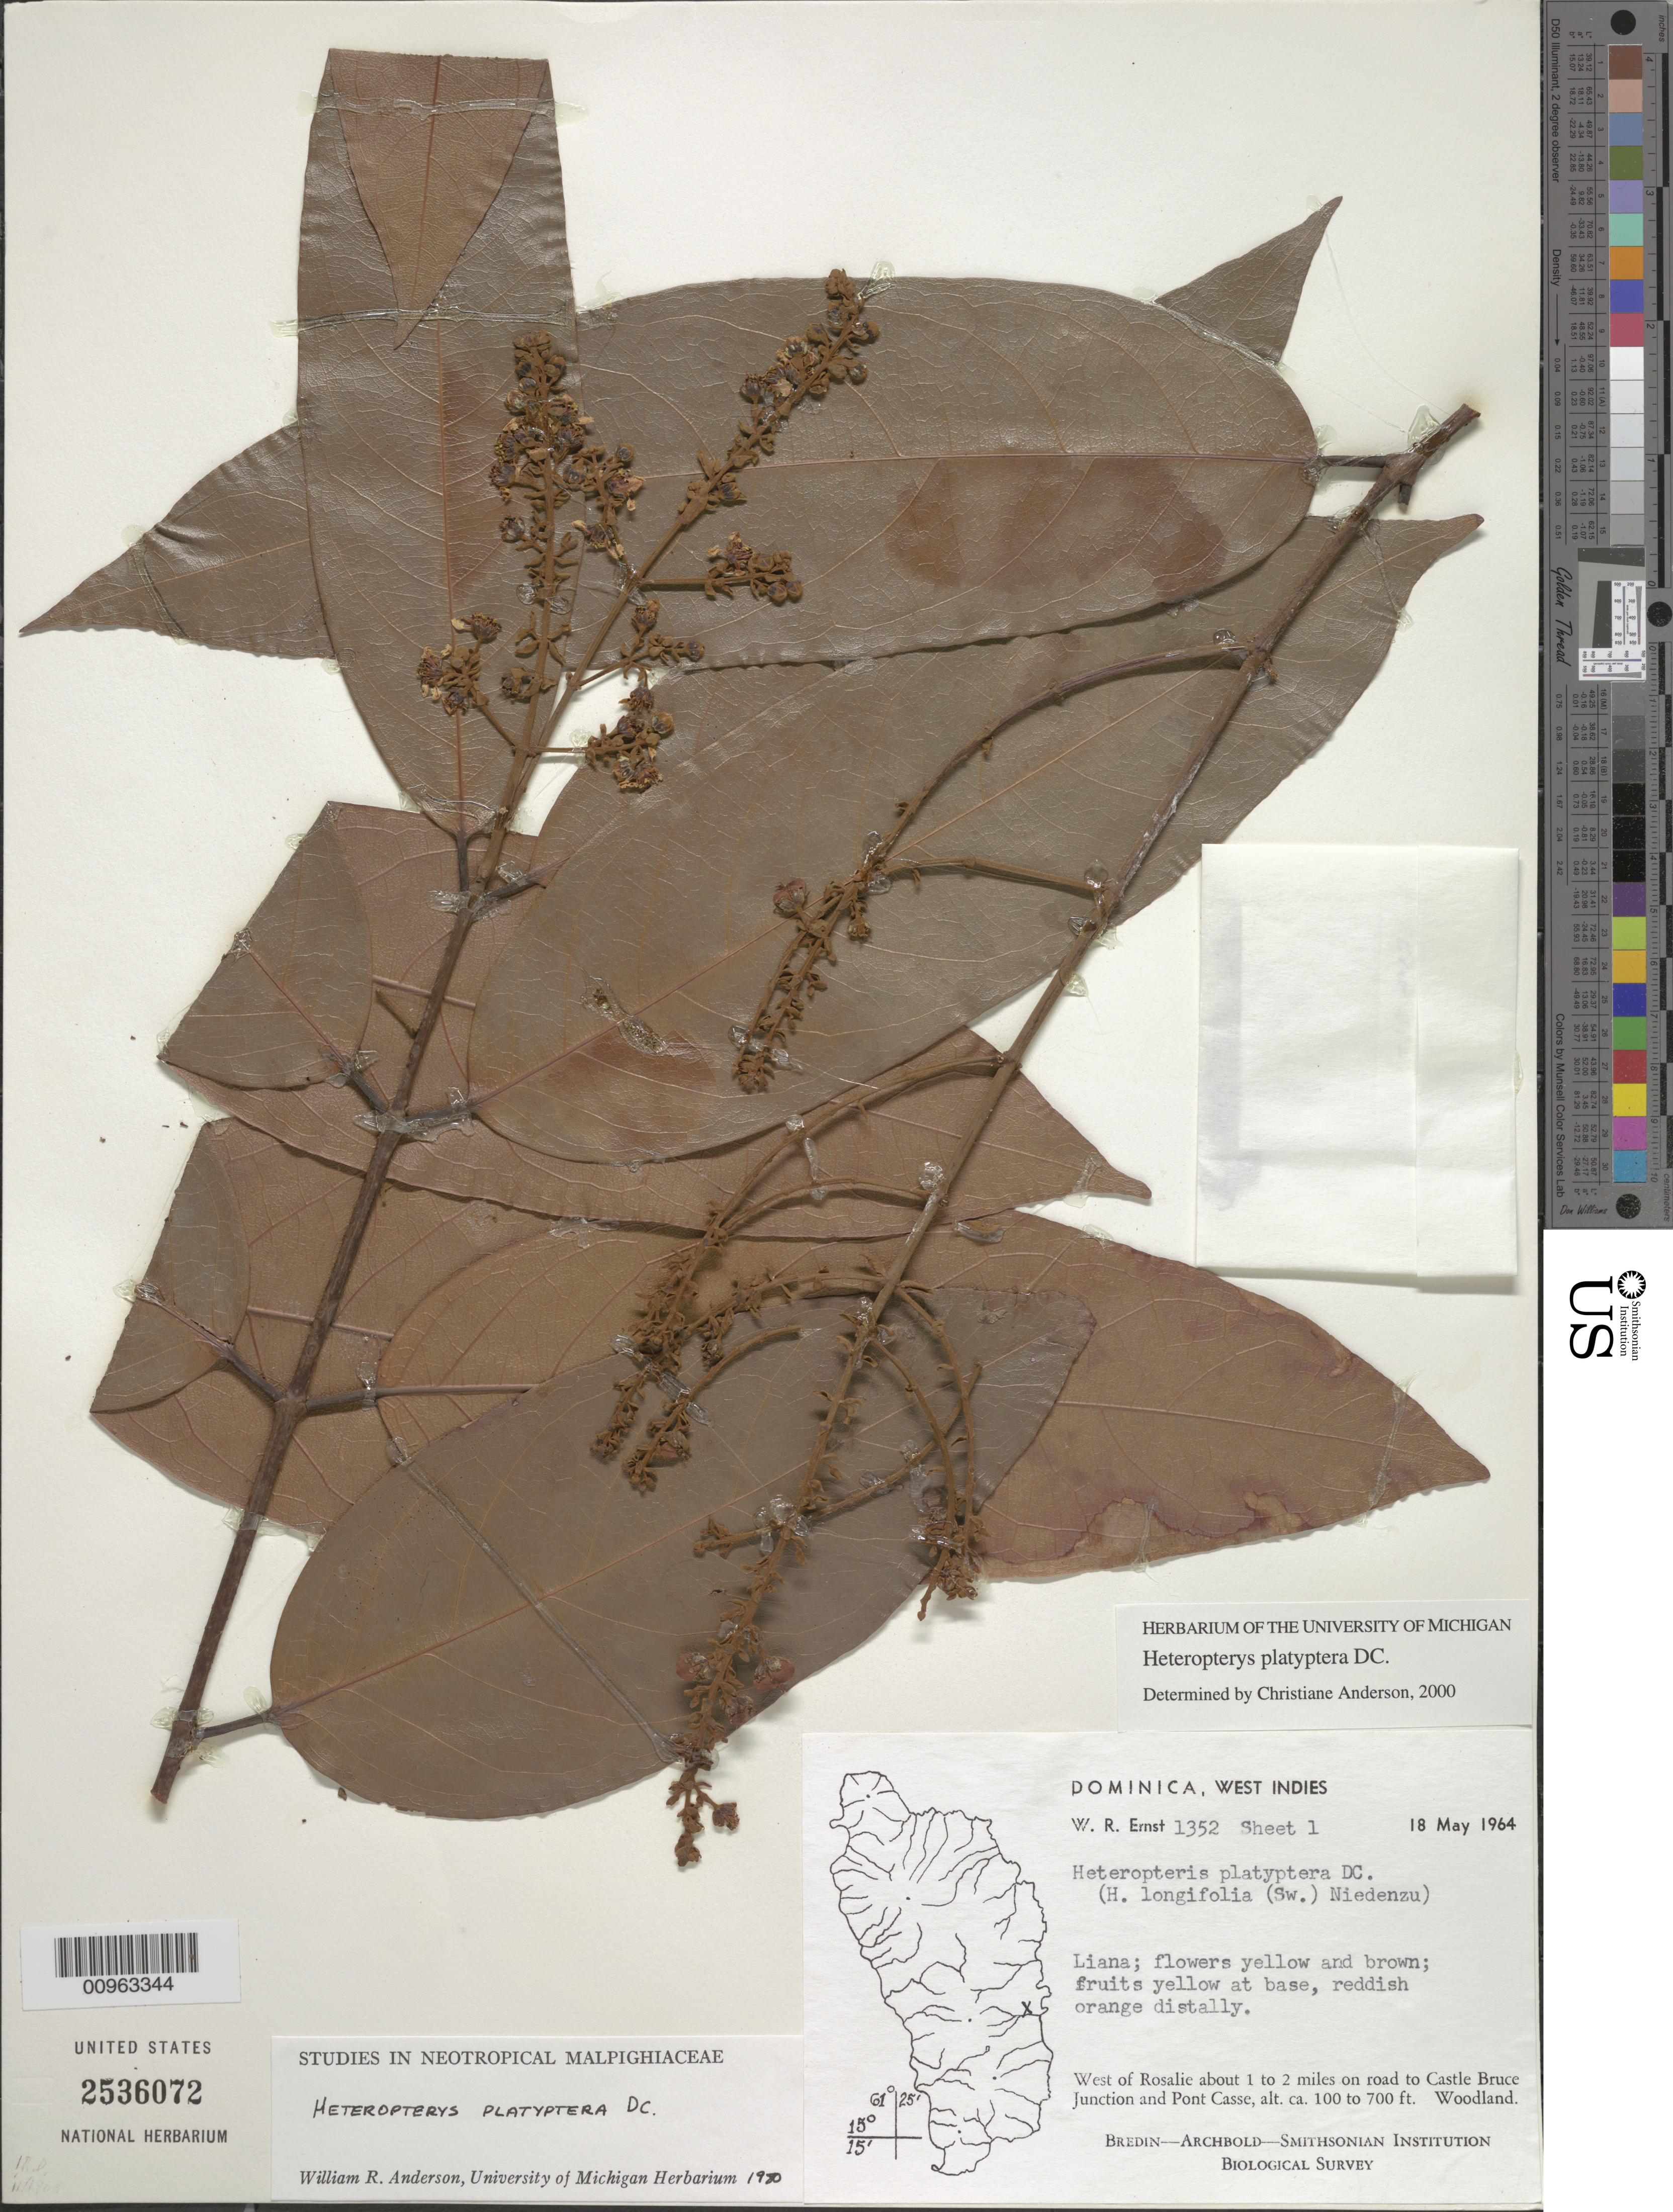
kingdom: Plantae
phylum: Tracheophyta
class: Magnoliopsida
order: Malpighiales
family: Malpighiaceae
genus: Heteropterys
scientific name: Heteropterys platyptera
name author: DC.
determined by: Anderson, C.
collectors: W. R. Ernst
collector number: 1352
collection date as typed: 18 May 1964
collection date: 1964-05-18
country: Dominica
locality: W of Rosalie about 1 to 2 miles on road to Castle Bruce Junction and Pont Casse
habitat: Woodland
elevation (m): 30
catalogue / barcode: US 2536072